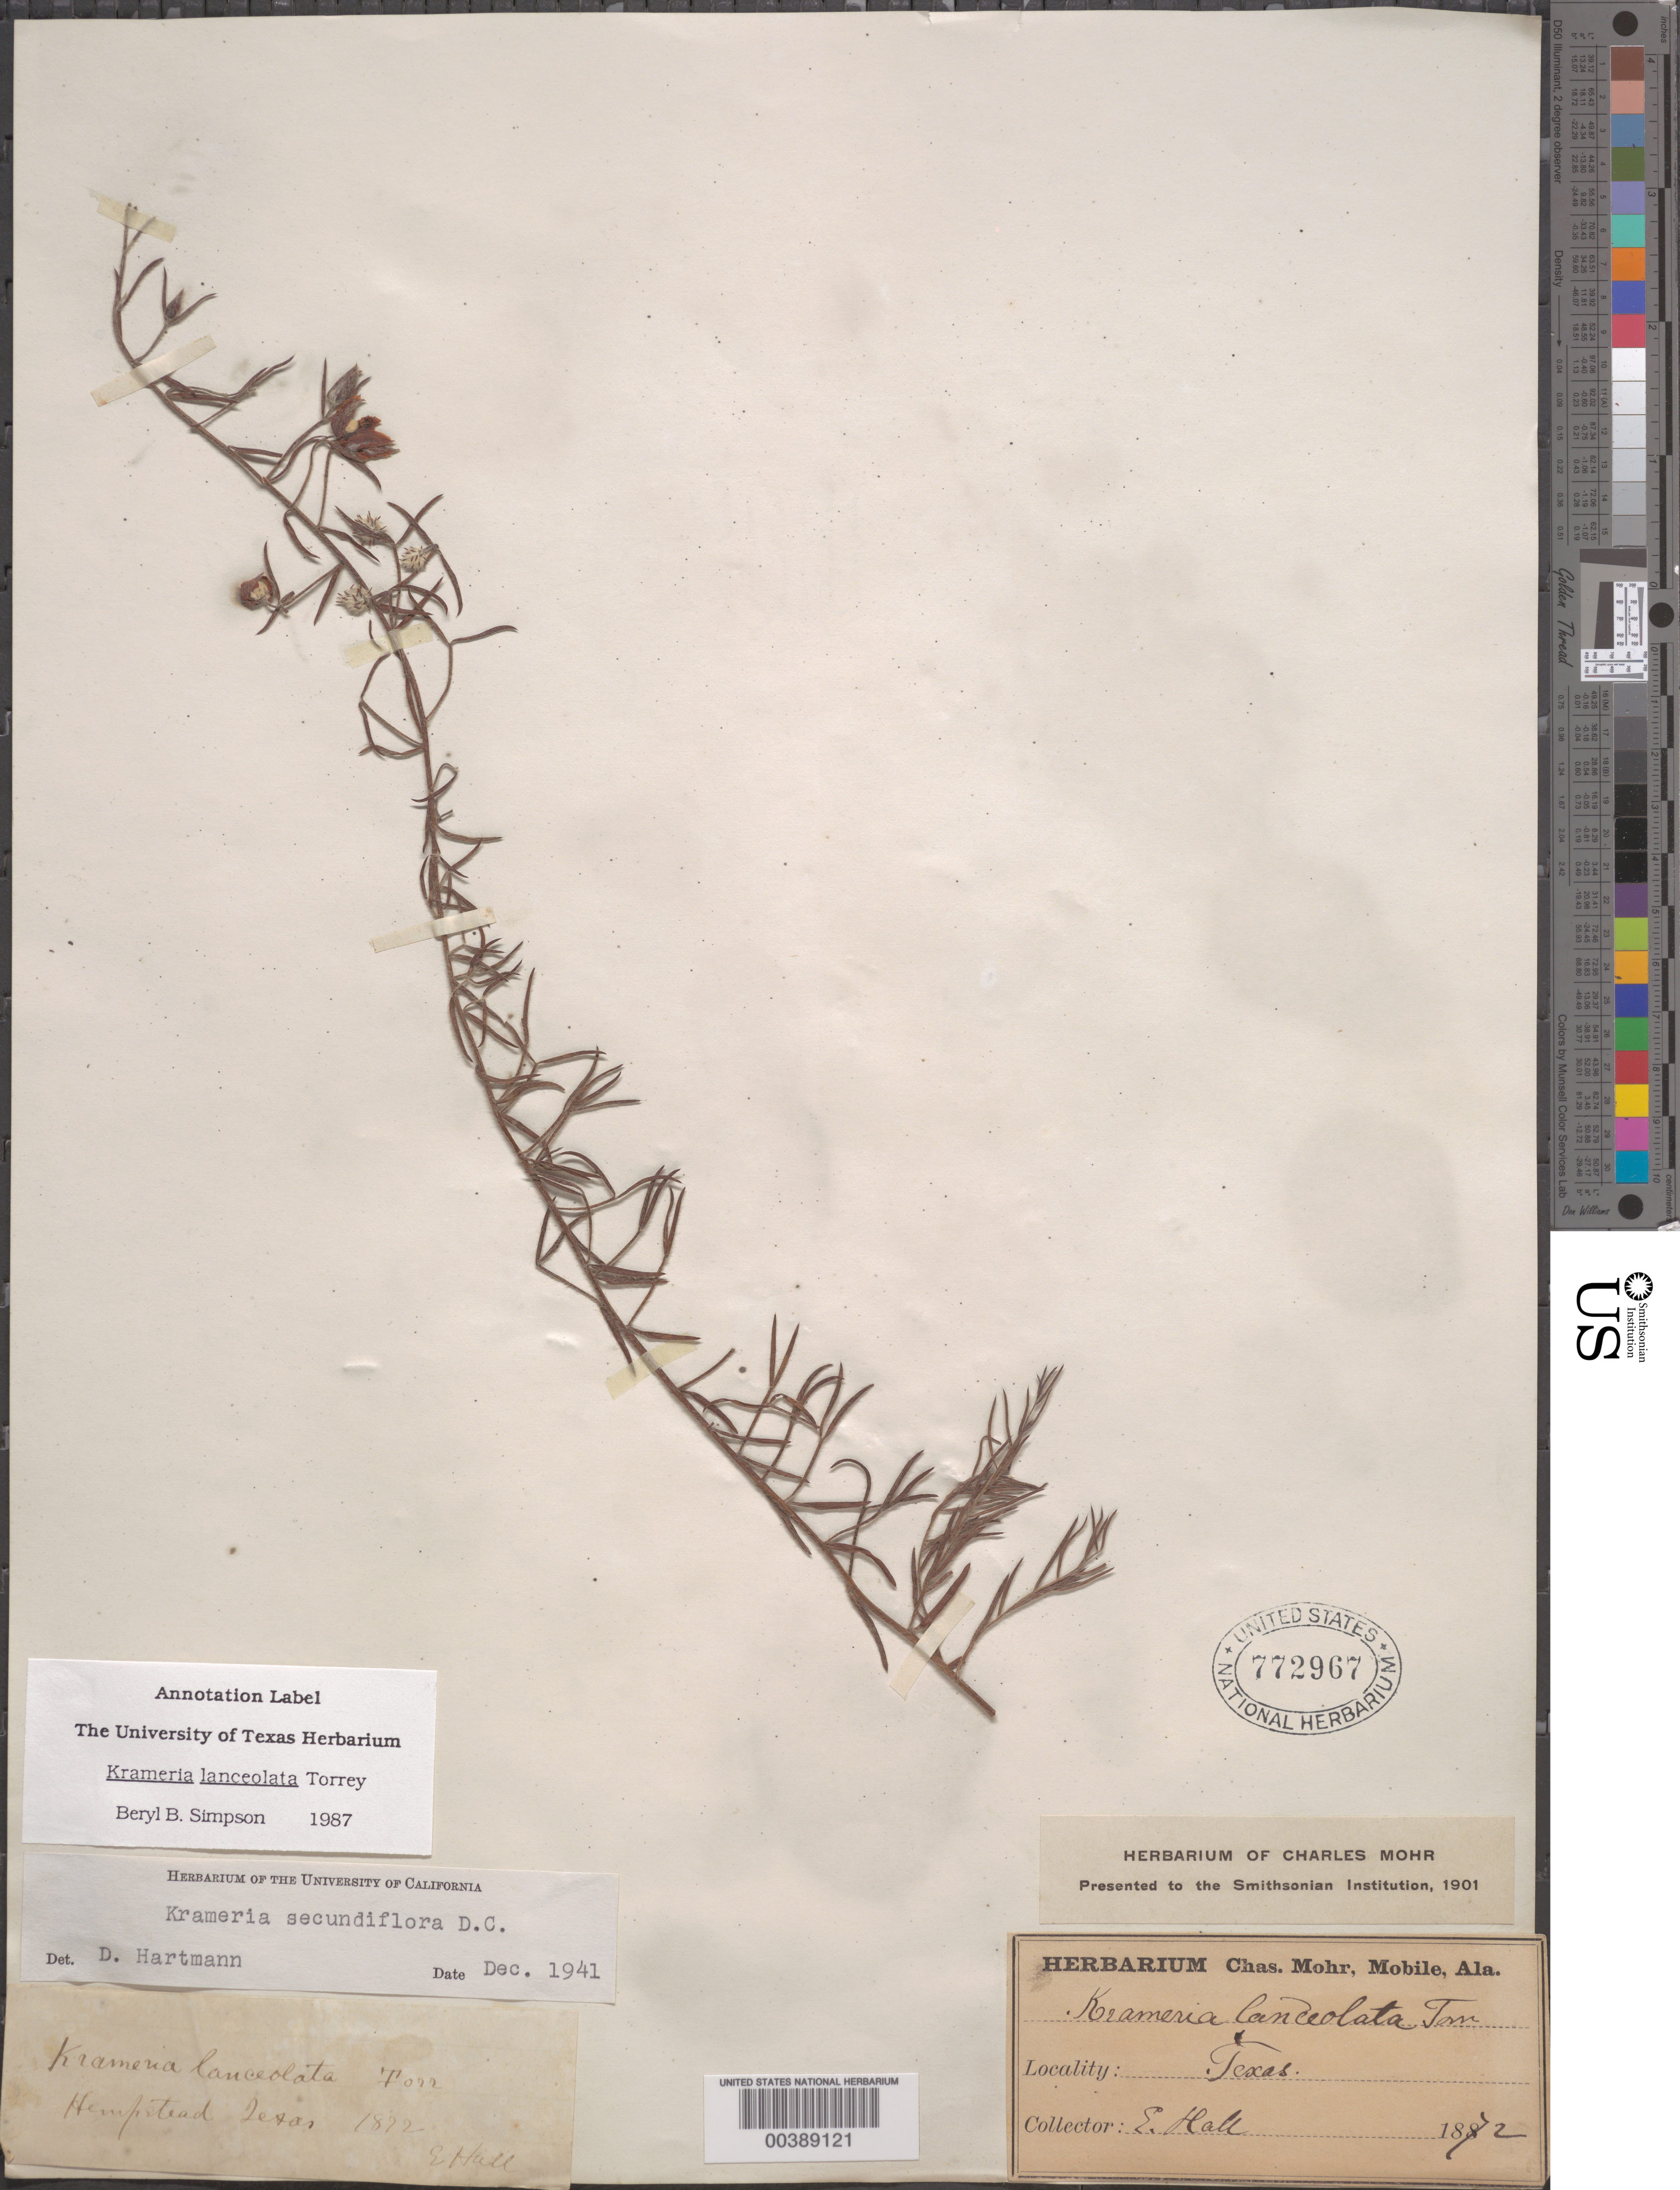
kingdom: Plantae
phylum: Tracheophyta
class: Magnoliopsida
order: Zygophyllales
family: Krameriaceae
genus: Krameria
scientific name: Krameria lanceolata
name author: Torr.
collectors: E. Hall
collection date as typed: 1872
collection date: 1872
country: United States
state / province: Texas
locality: Hempstead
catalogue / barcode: US 772967